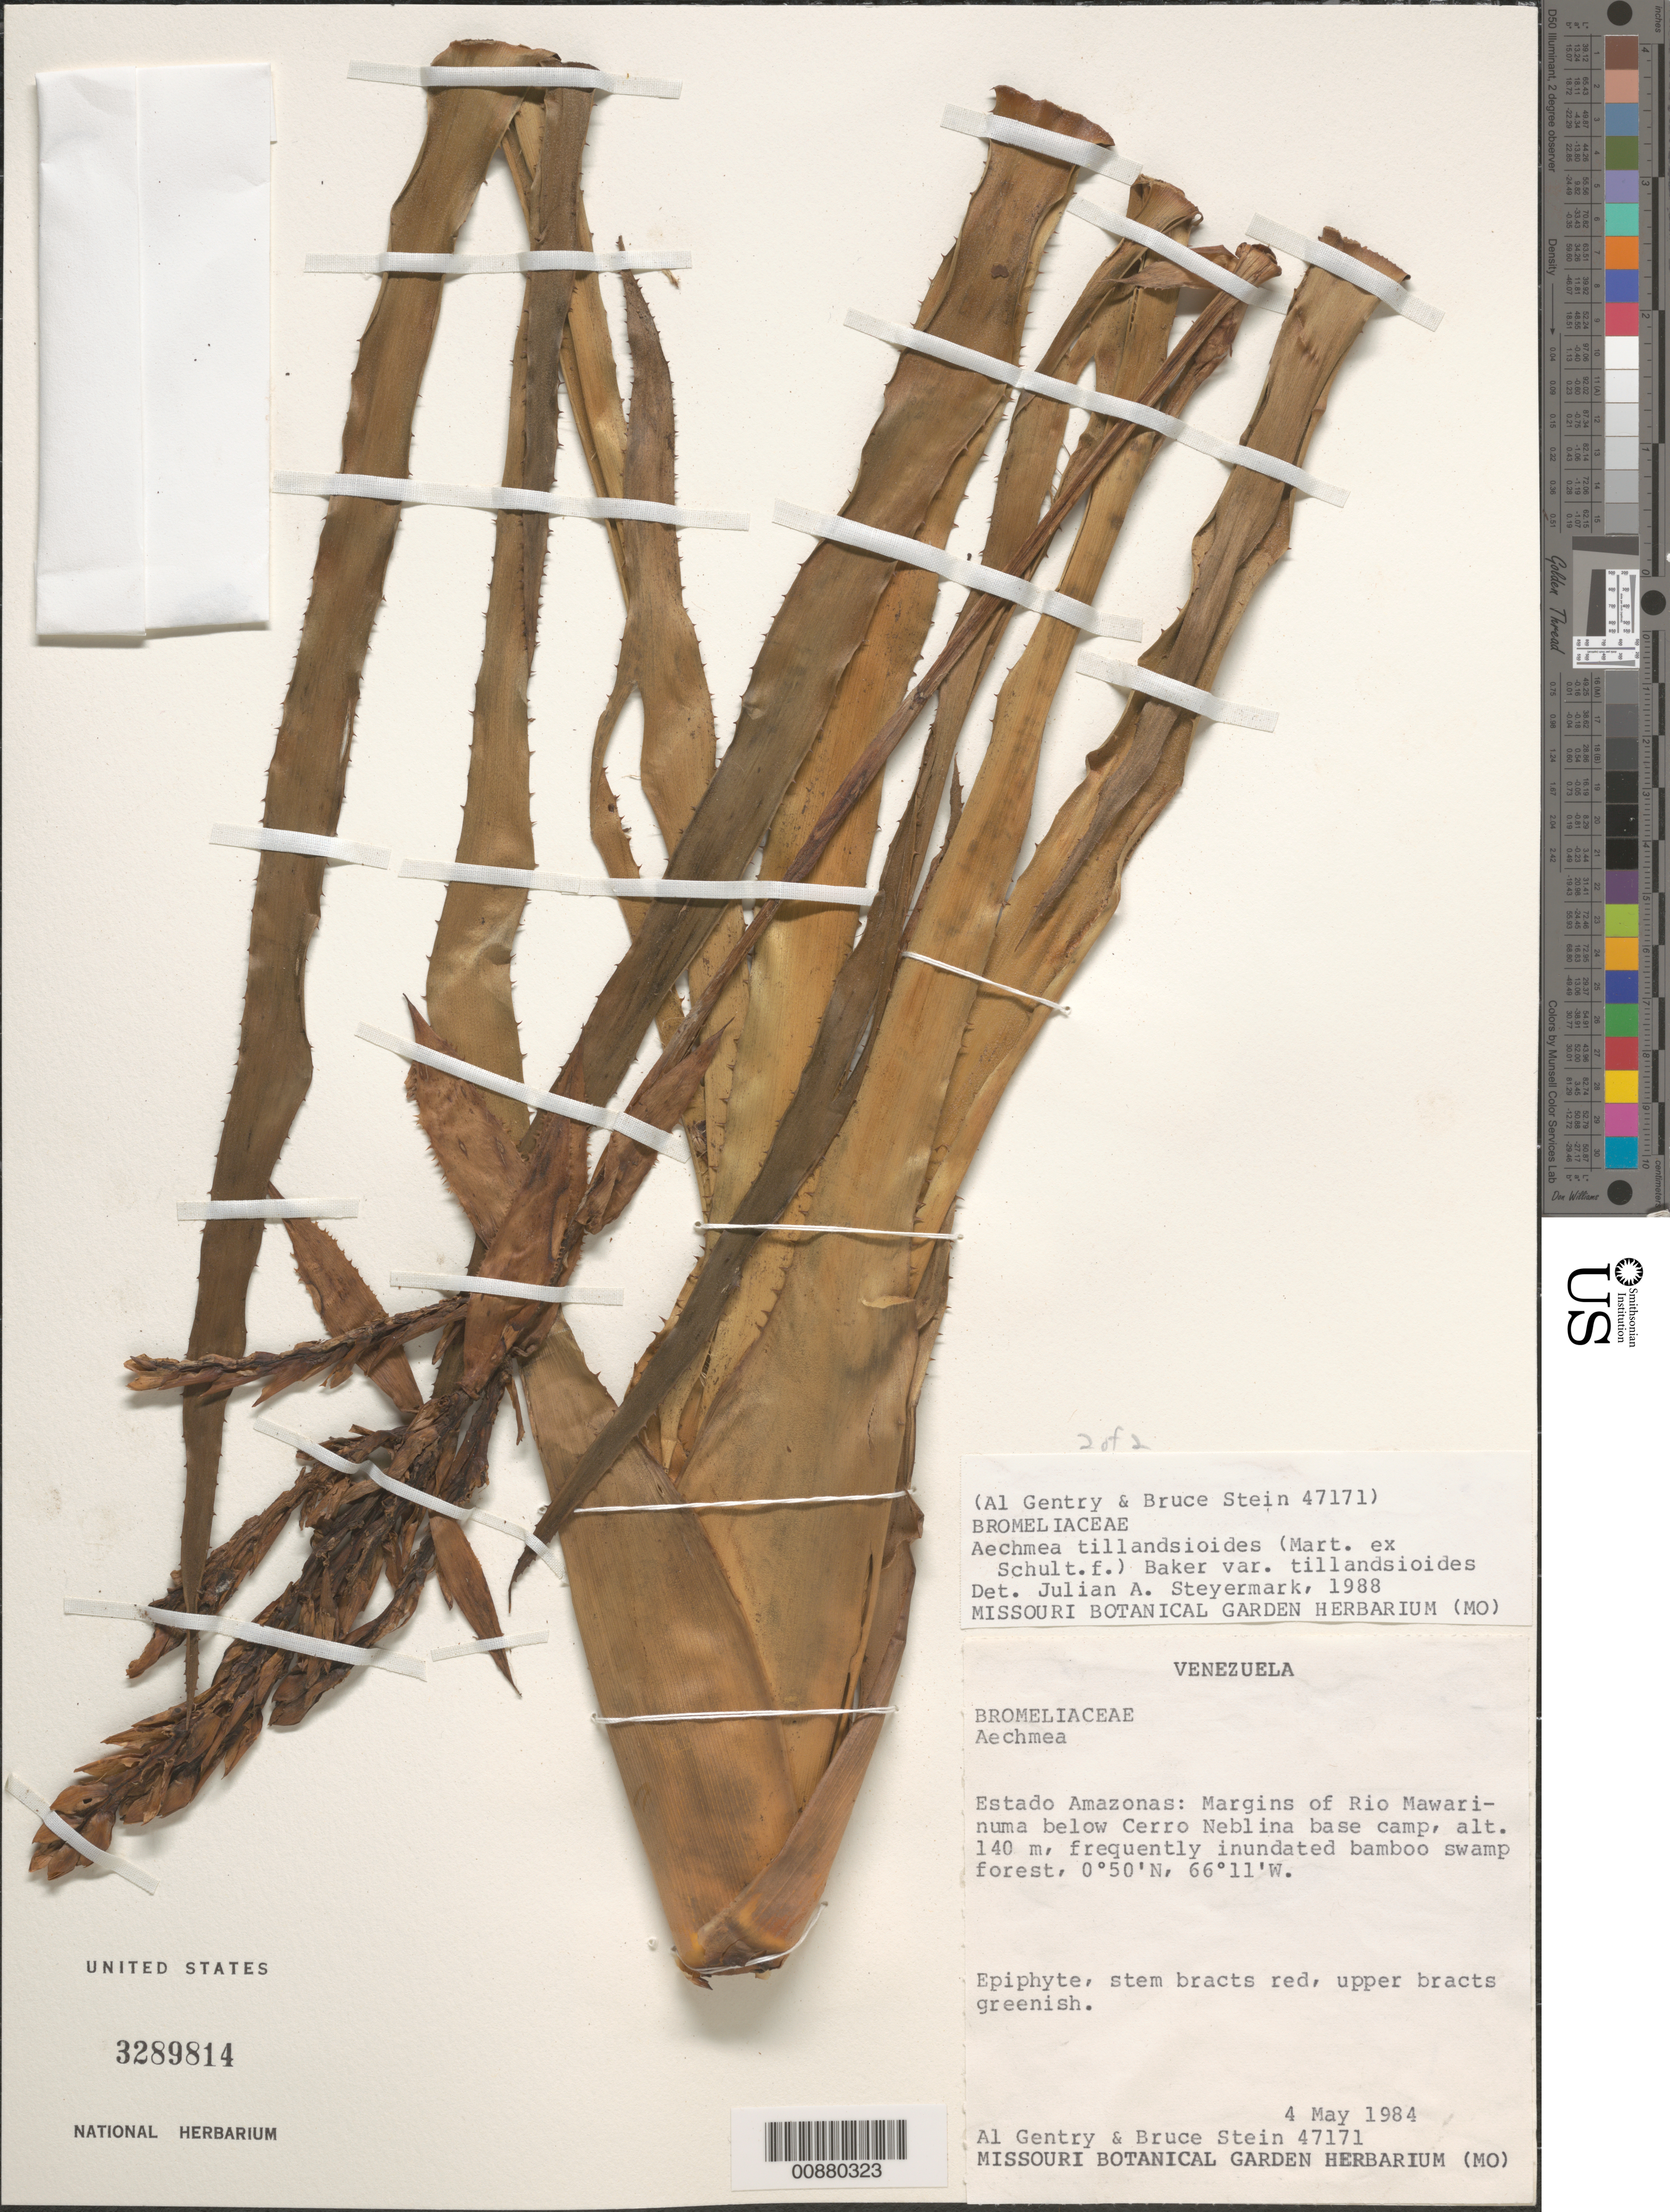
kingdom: Plantae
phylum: Tracheophyta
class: Liliopsida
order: Poales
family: Bromeliaceae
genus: Aechmea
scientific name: Aechmea tillandsioides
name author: (Mart. ex Schult. & Schult. f.) Baker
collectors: A. H. Gentry & B. A. Stein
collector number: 47171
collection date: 1984-05-04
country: Venezuela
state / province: Amazonas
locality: Margins of Rio Mawarinuma below Cerro Neblina base camp.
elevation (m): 140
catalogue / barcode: US 3289814